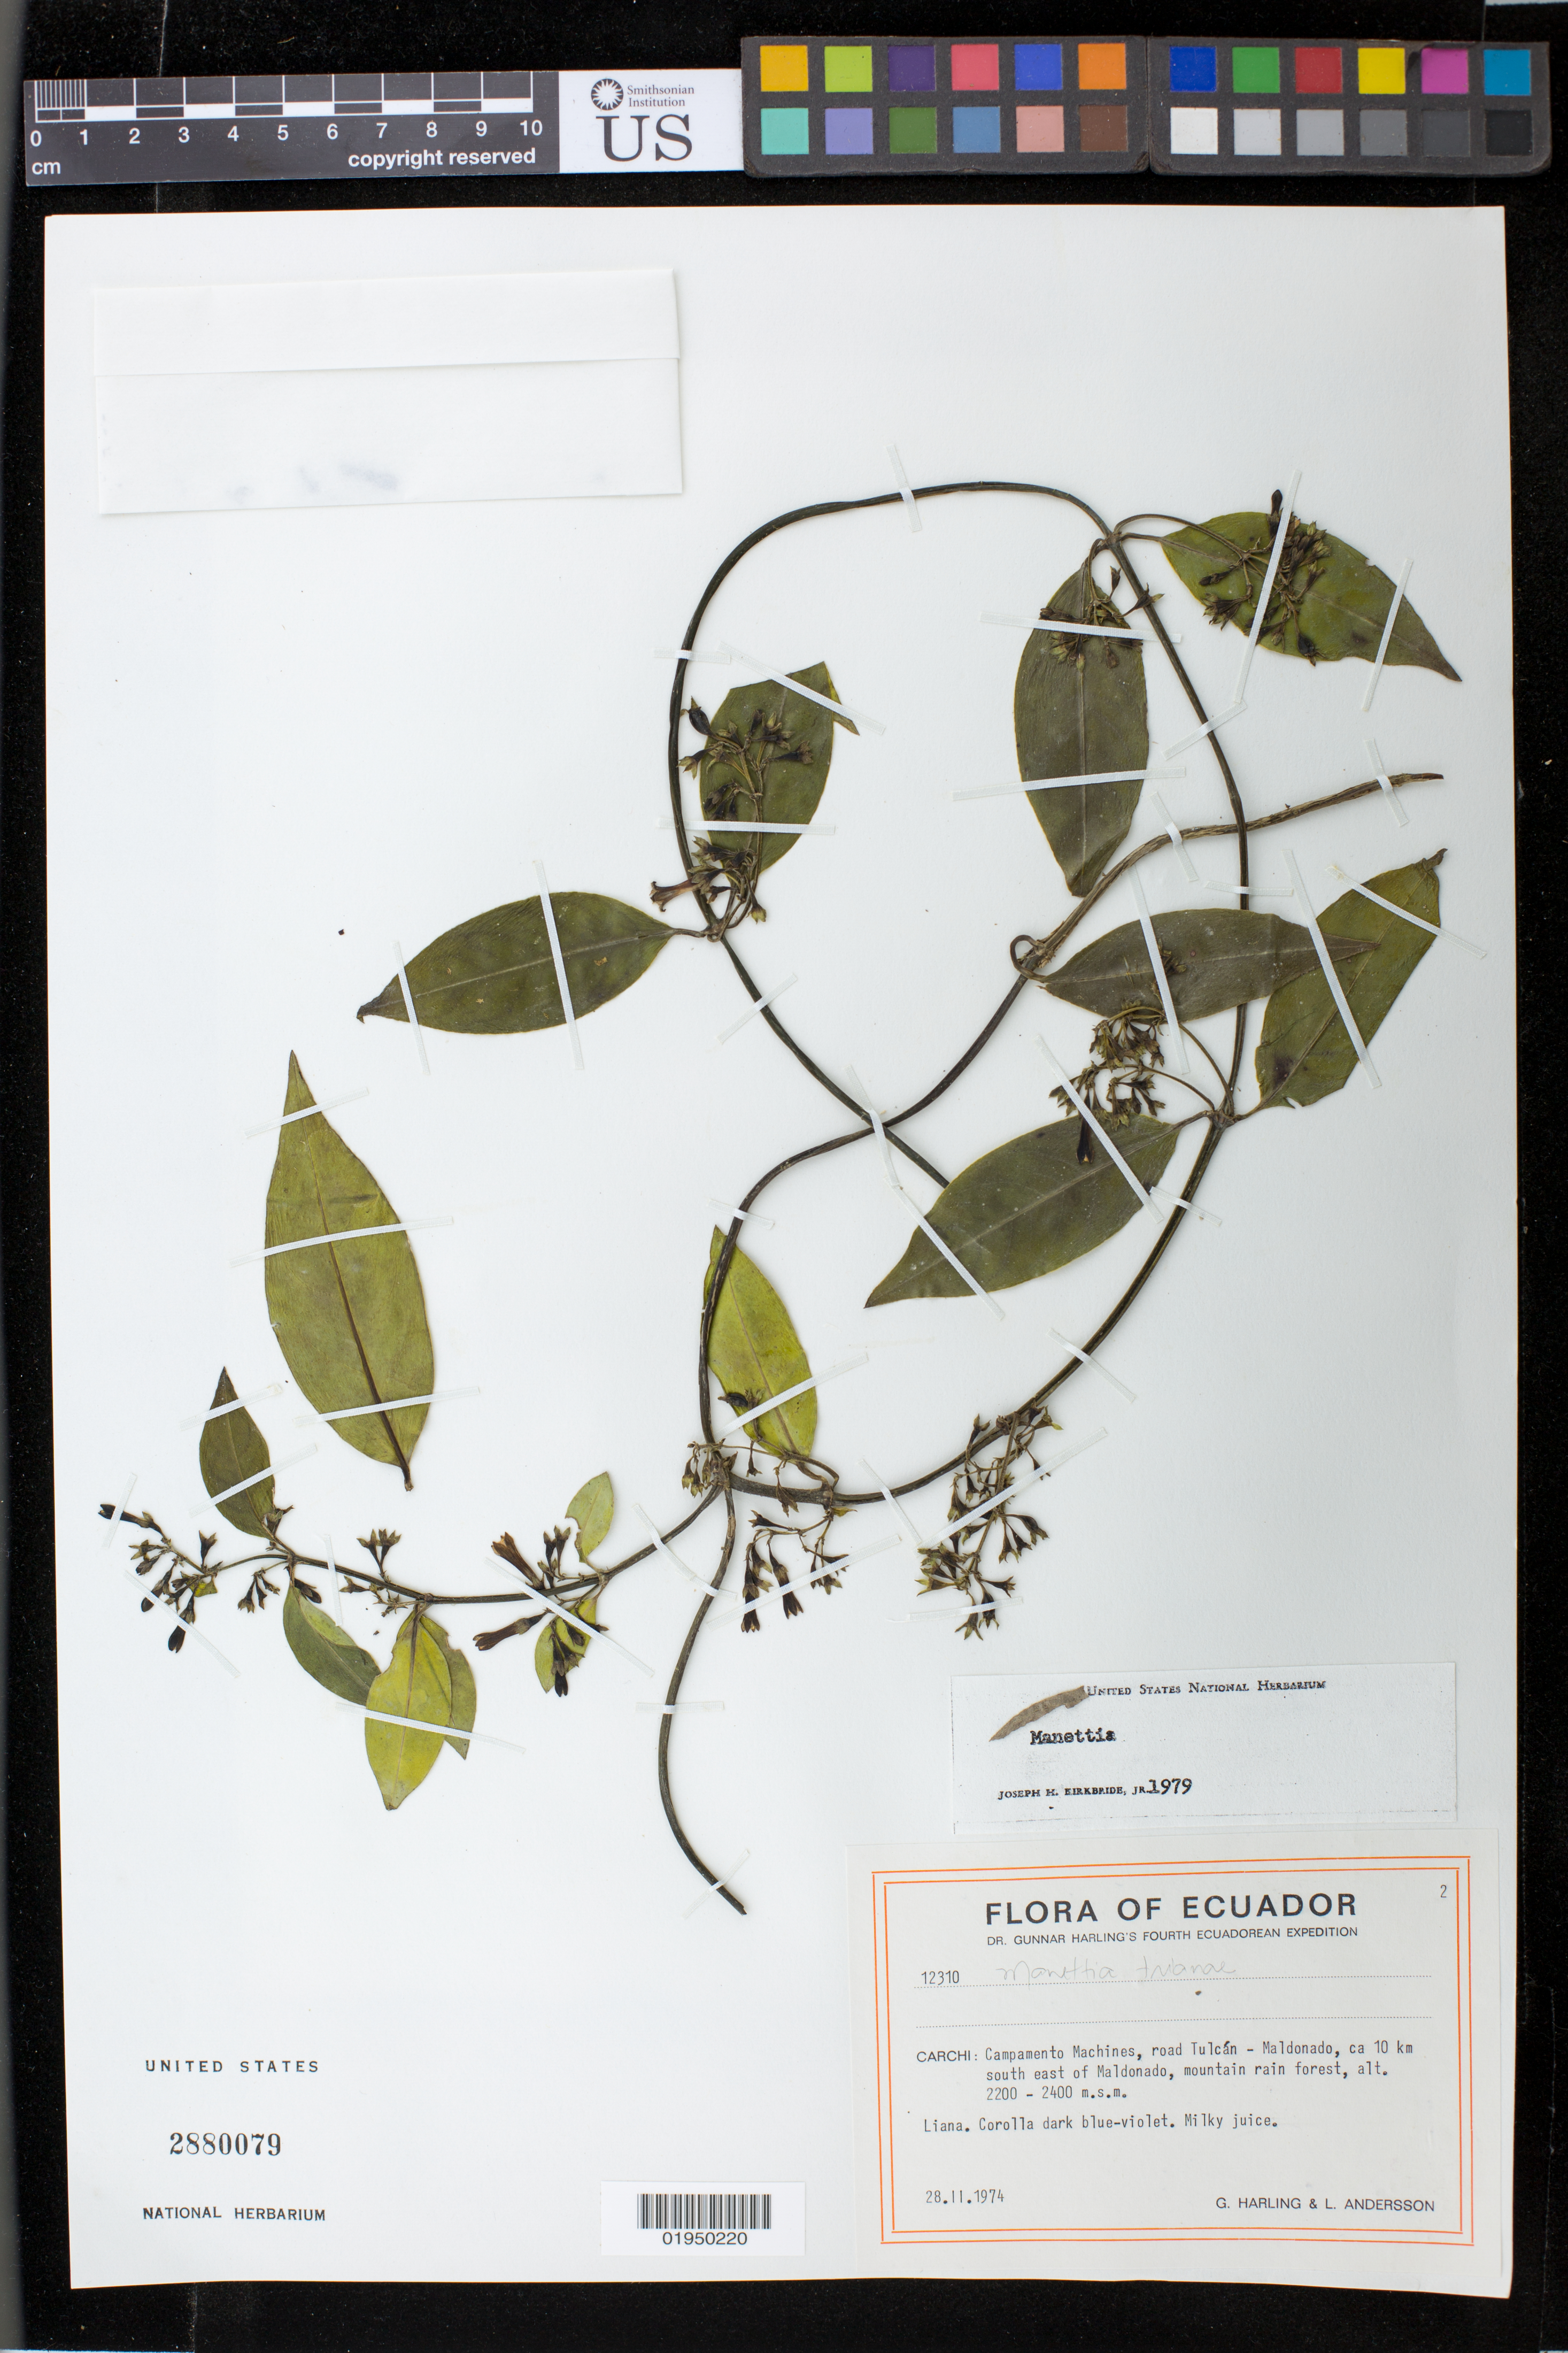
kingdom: Plantae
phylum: Tracheophyta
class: Magnoliopsida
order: Gentianales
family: Rubiaceae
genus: Manettia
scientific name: Manettia sp.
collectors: G. Harling & L. Anderson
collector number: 12310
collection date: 1974-11-28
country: Ecuador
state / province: Carchi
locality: Campamento Machines, rd Tulcan - Maldonado, ca 10 km south east of Maldonado, mountain rain forest.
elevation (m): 2200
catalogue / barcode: US 2880079